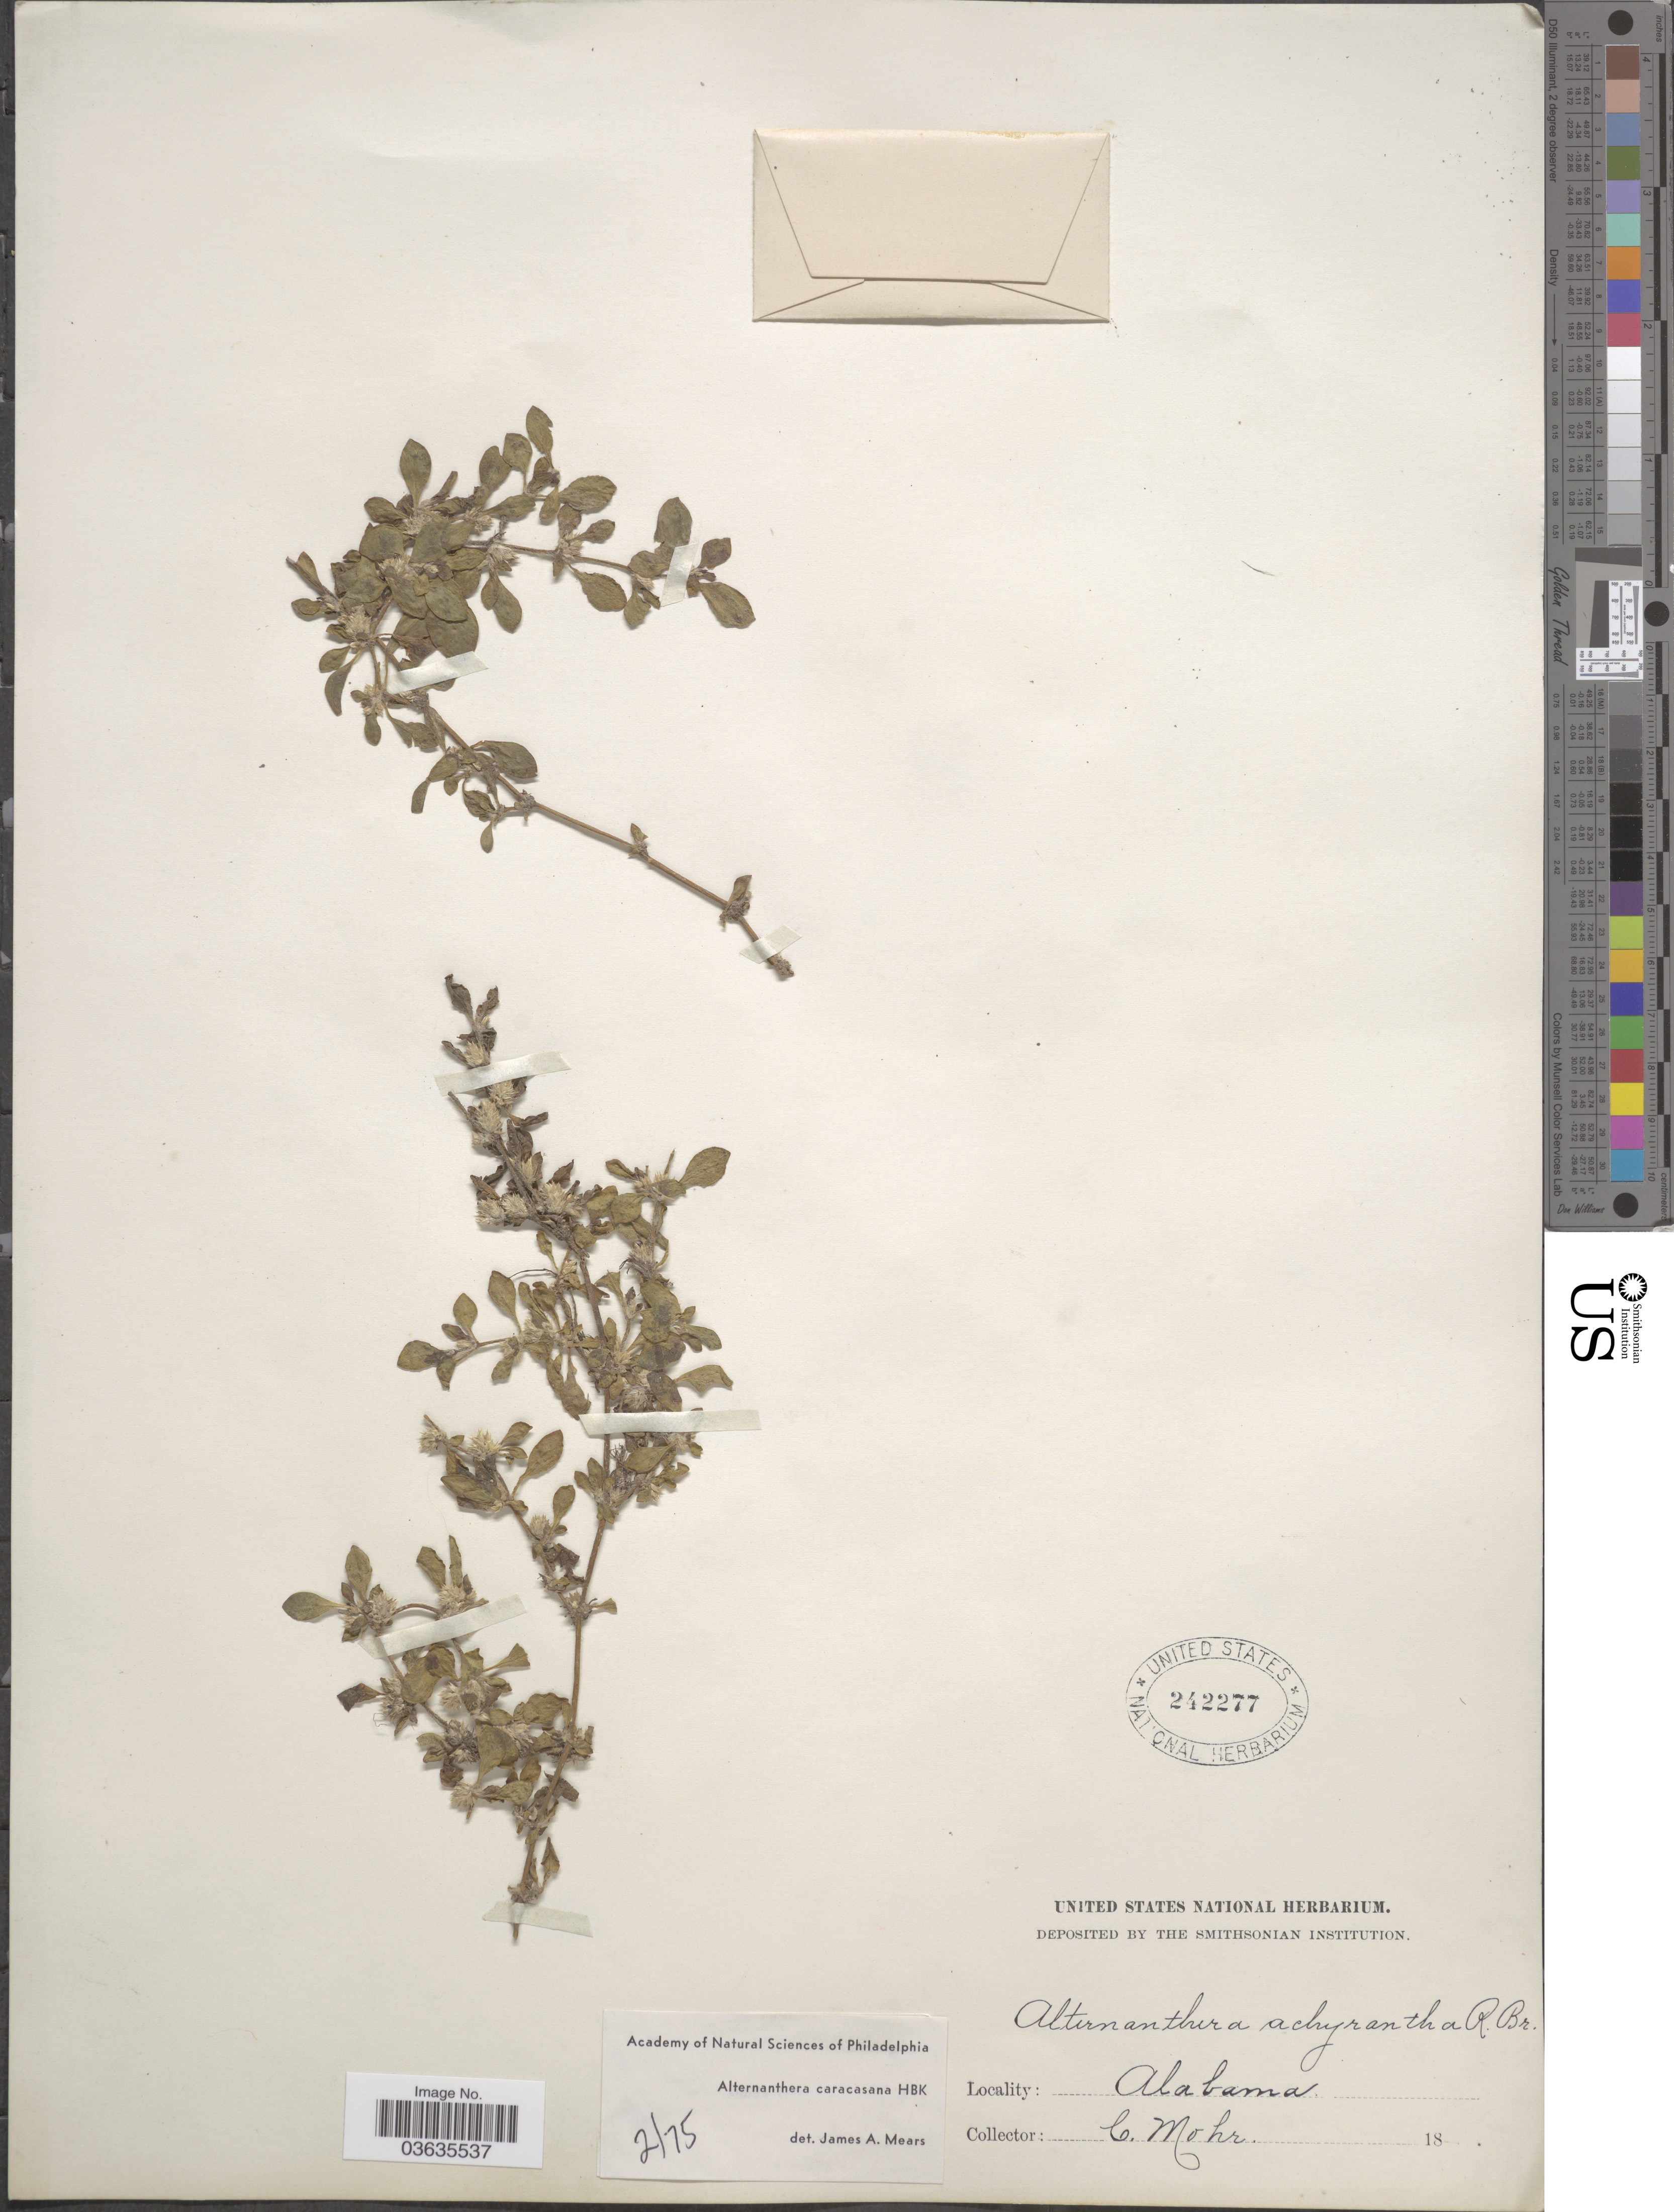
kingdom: Plantae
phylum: Tracheophyta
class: Magnoliopsida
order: Caryophyllales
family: Amaranthaceae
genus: Alternanthera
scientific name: Alternanthera caracasana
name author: Kunth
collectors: C. T. Mohr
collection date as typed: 18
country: United States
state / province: Alabama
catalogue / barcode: US 242277